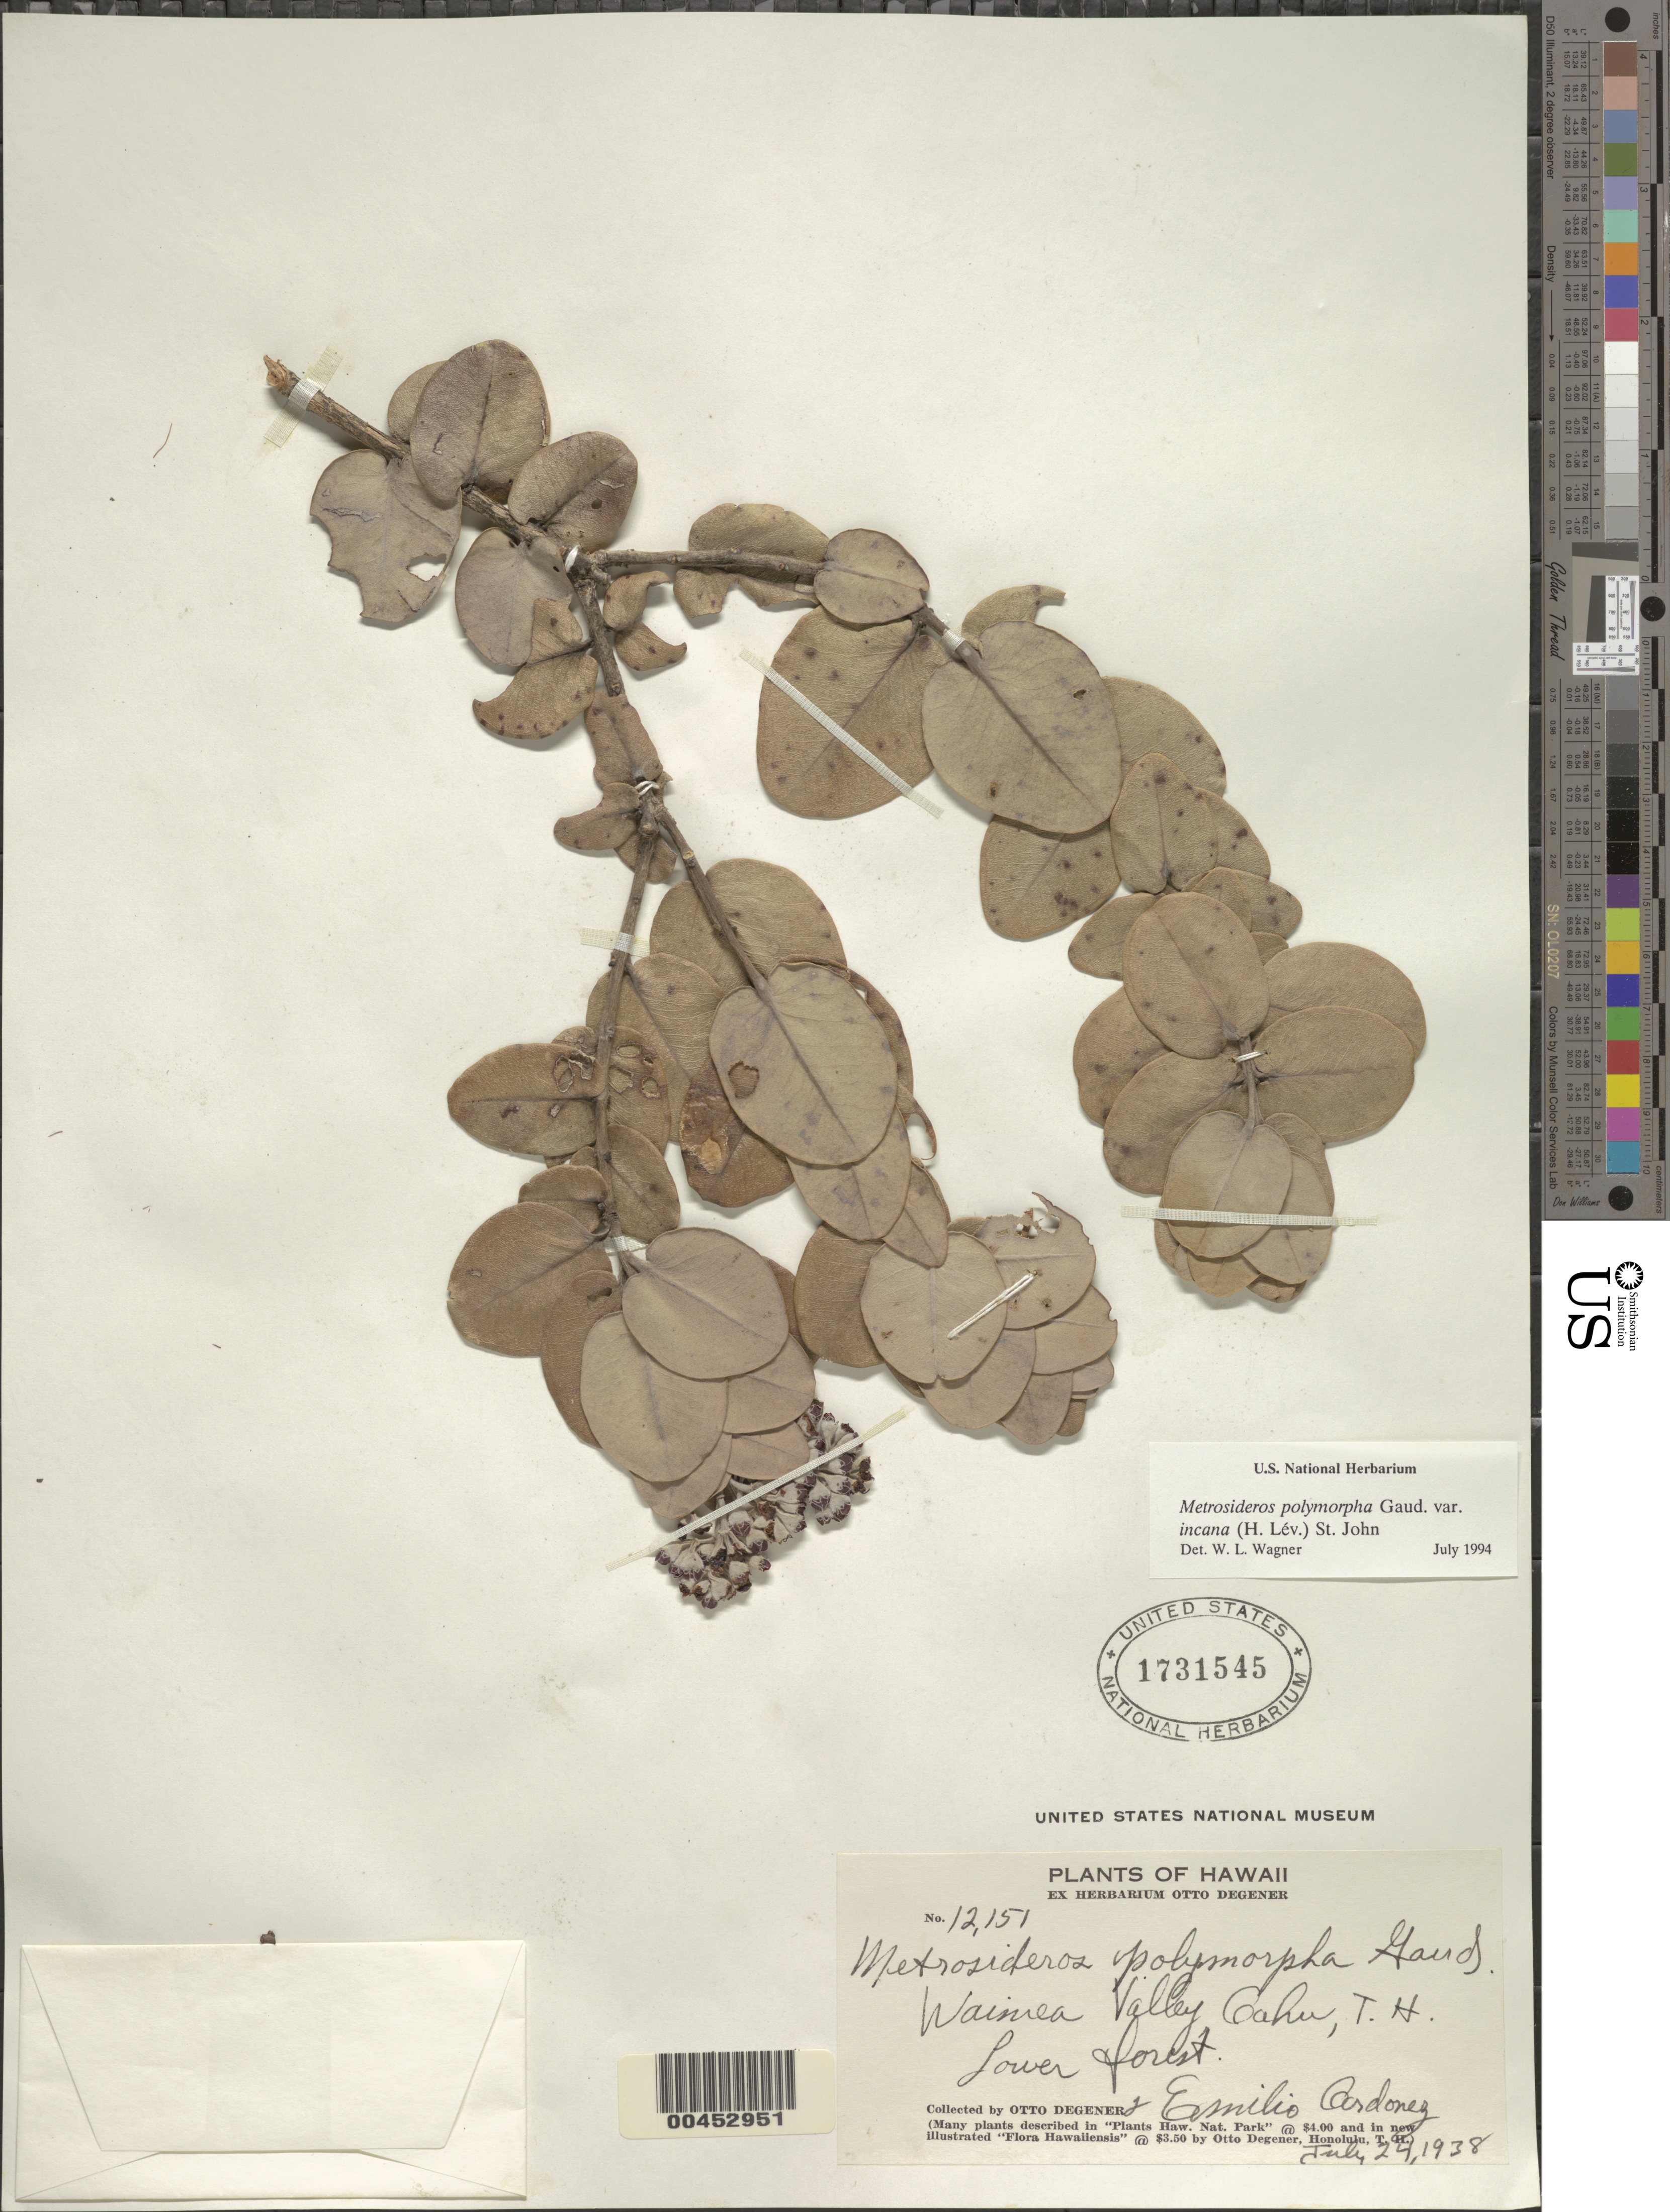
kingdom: Plantae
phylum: Tracheophyta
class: Magnoliopsida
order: Myrtales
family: Myrtaceae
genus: Metrosideros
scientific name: Metrosideros polymorpha var. incana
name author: H. St. John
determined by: Wagner, W. L., (BOT), Smithsonian Institution - National Museum of Natural History (UNITED STATES)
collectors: O. Degener & E. Ordonez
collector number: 12151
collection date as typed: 24 Jul 1938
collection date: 1938-07-24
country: United States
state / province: Hawaii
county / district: Honolulu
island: Oahu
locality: Waimea Valley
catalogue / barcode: US 1731545